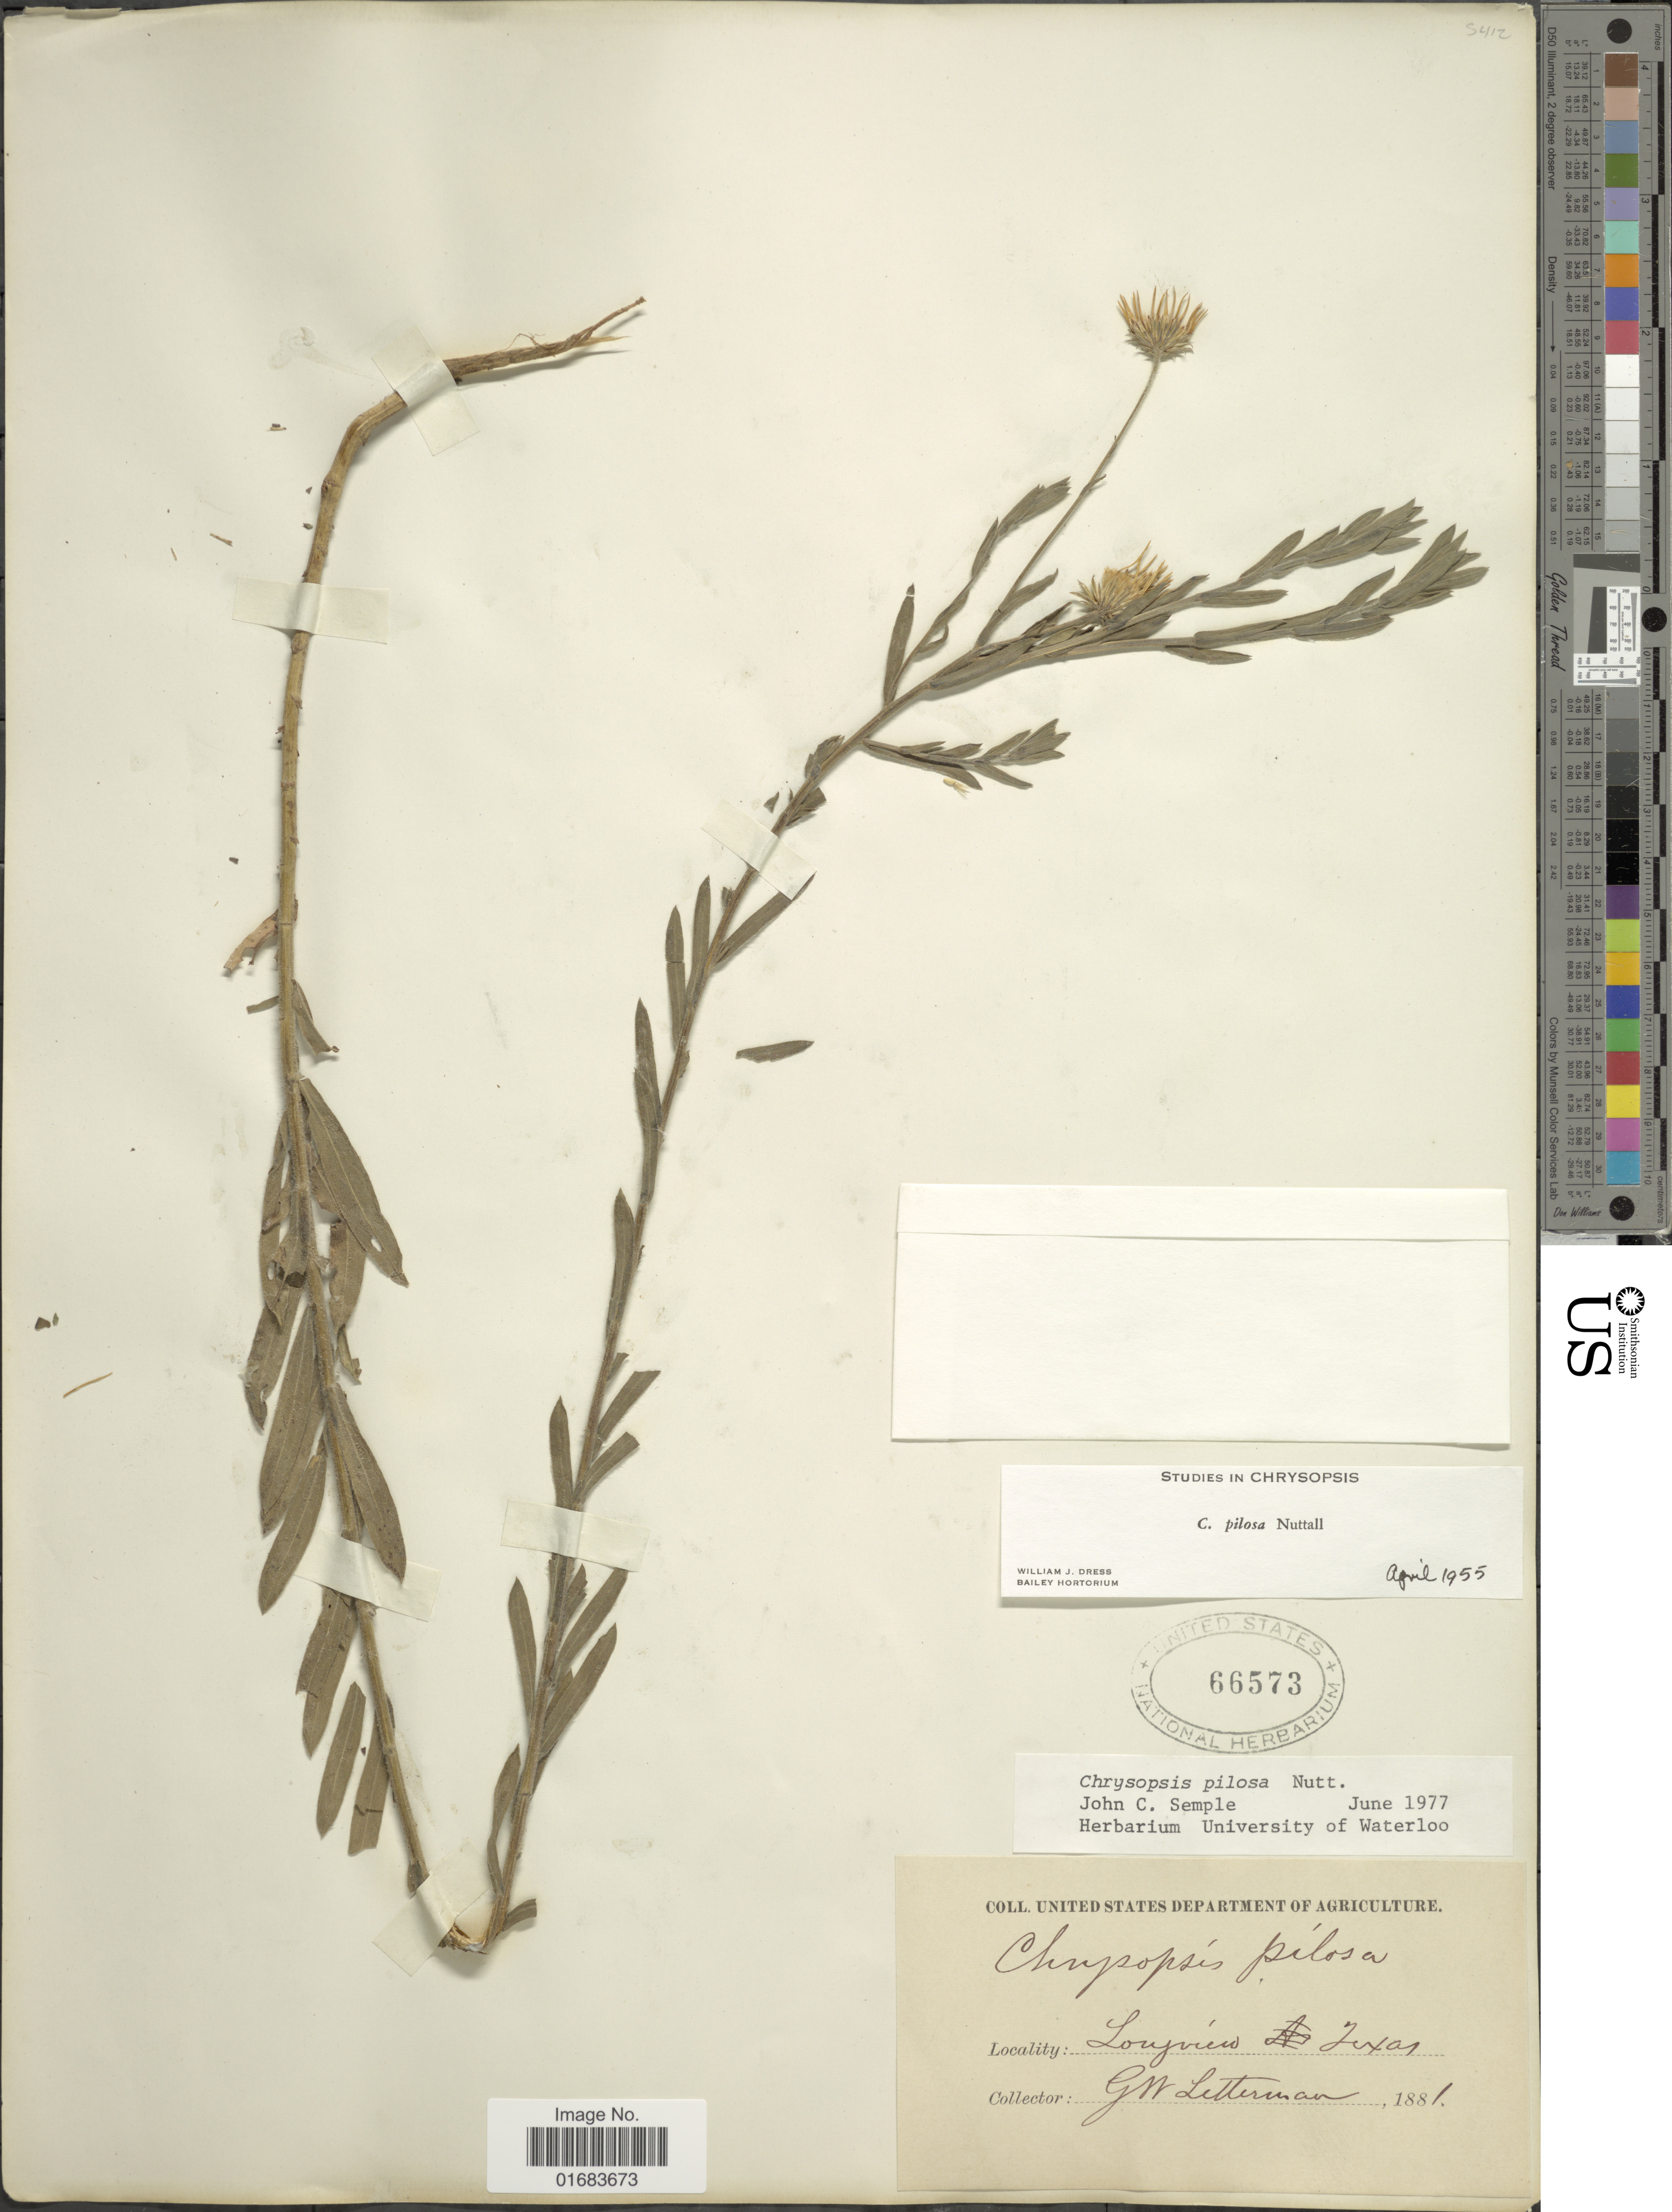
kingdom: Plantae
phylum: Tracheophyta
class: Magnoliopsida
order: Asterales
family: Asteraceae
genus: Chrysopsis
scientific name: Chrysopsis pilosa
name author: Nutt.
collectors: G. W. Letterman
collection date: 1881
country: United States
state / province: Texas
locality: Longview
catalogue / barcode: US 66573